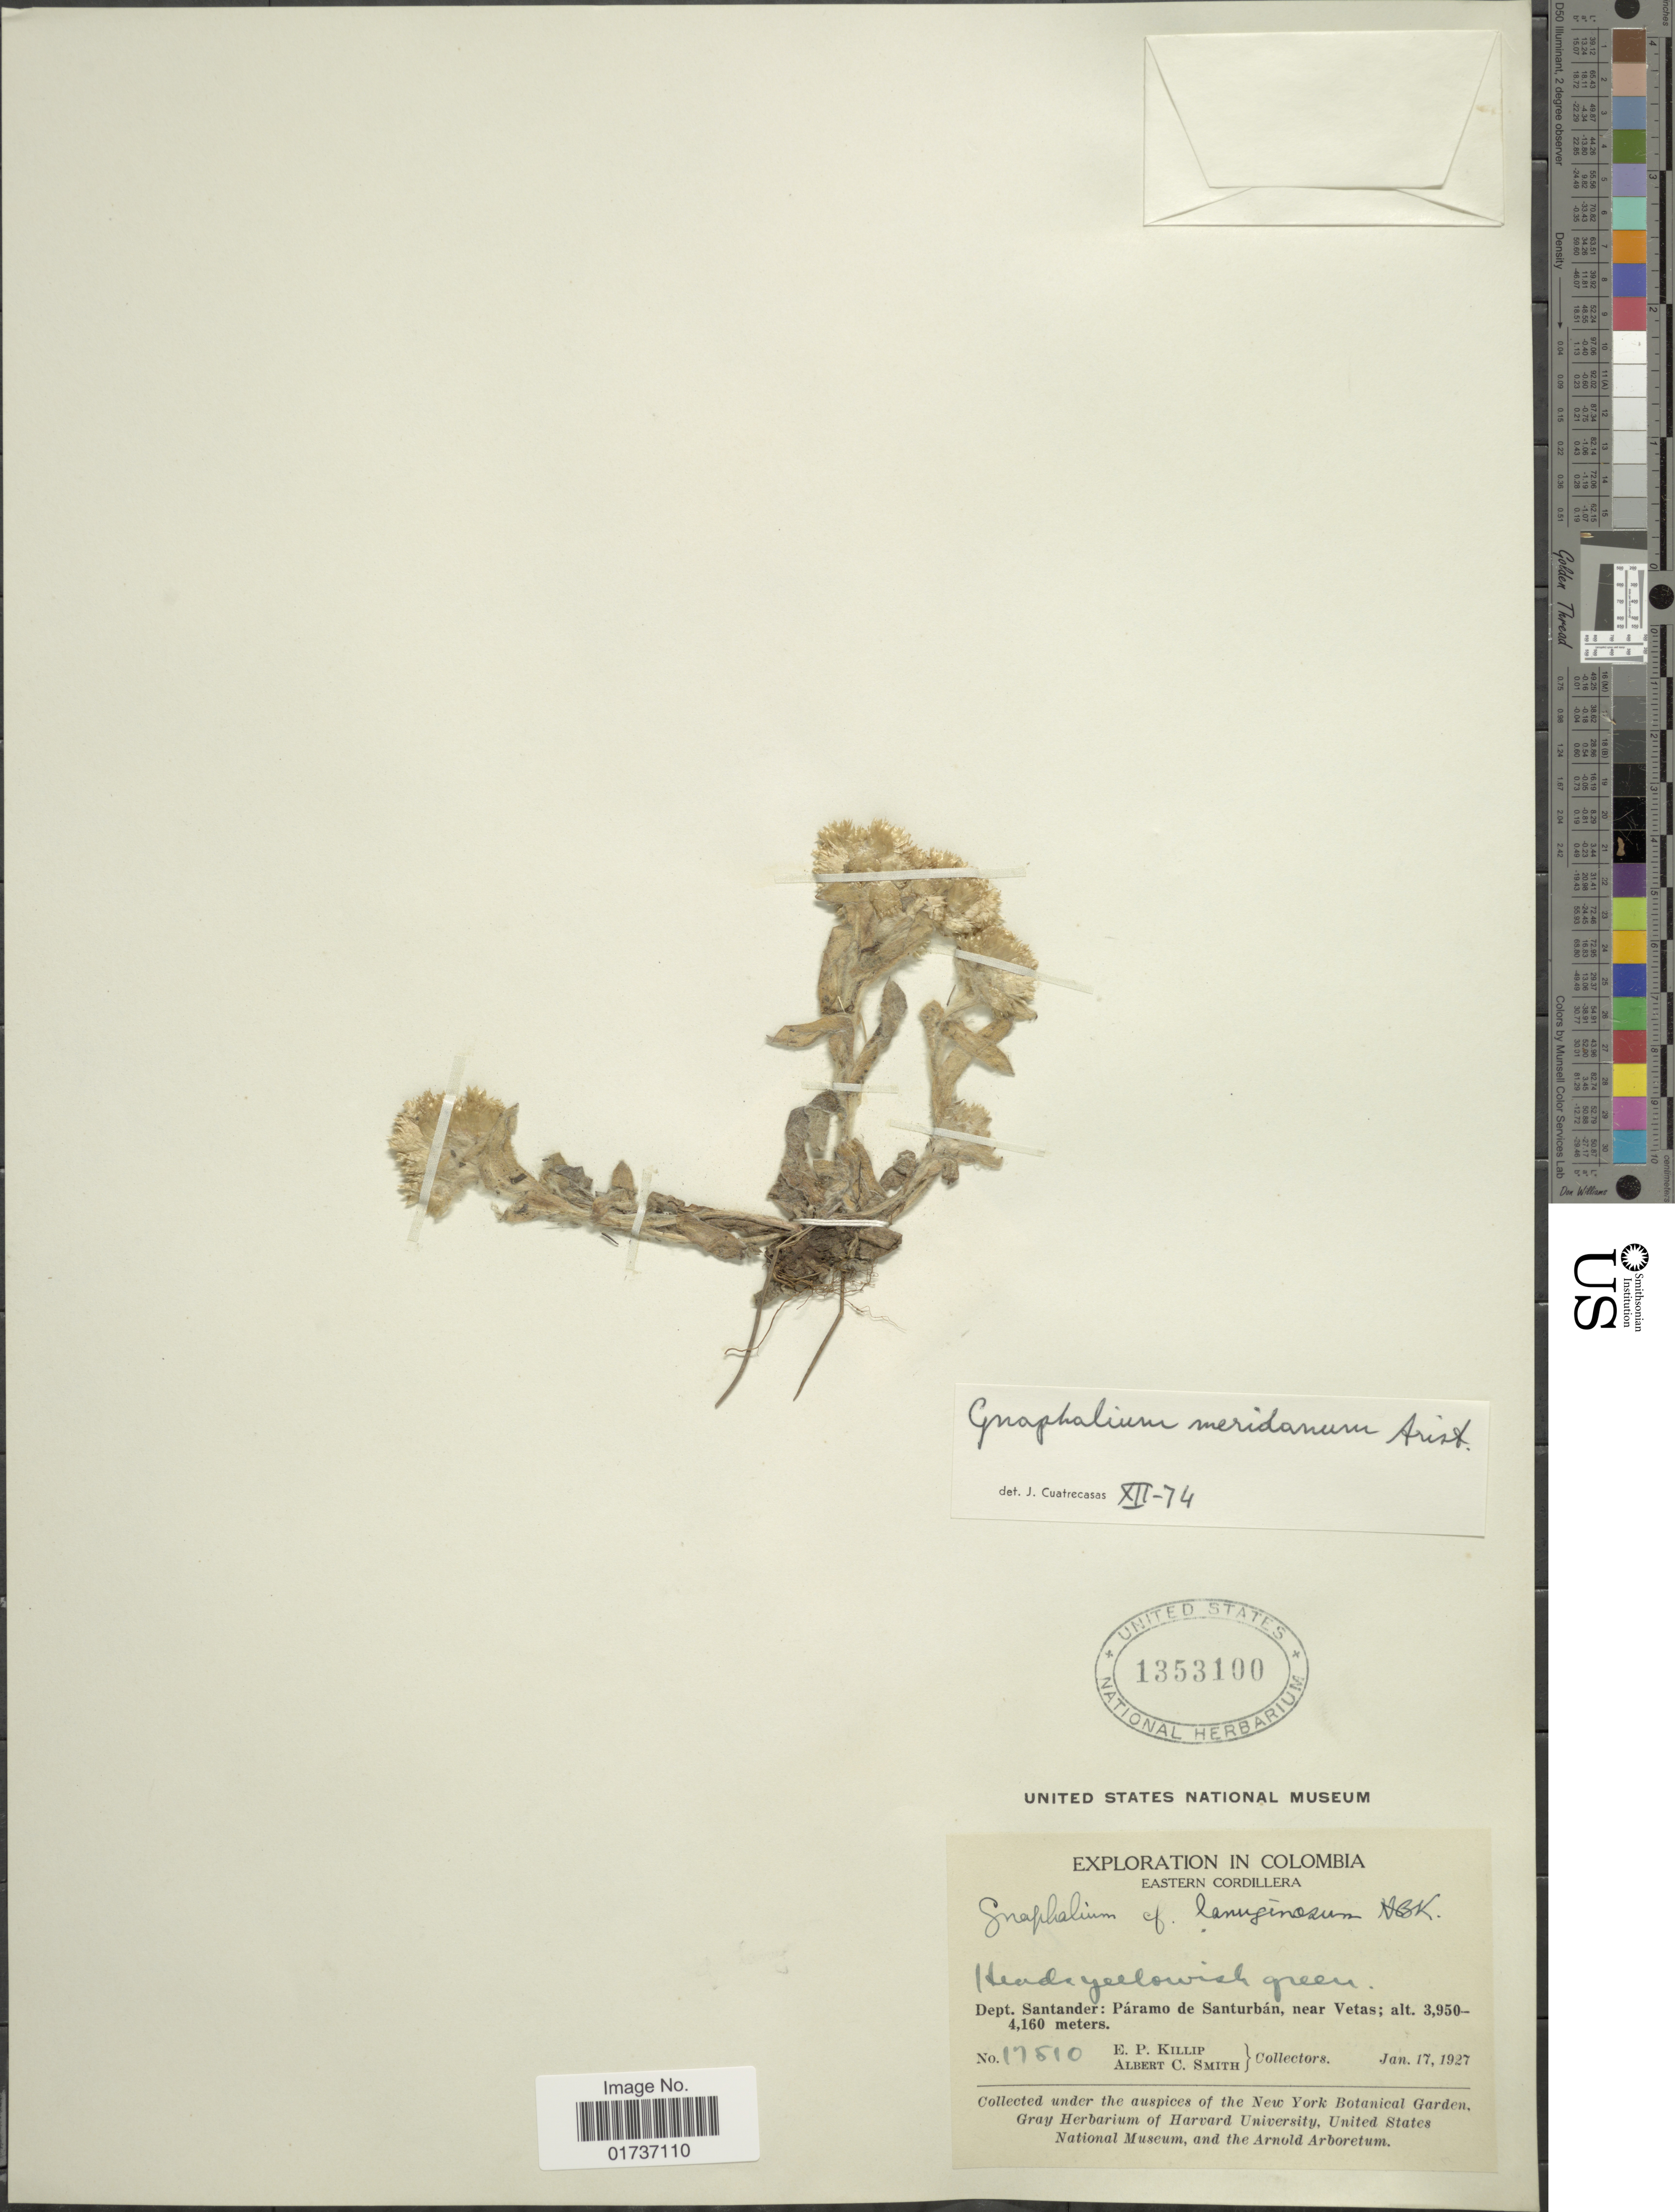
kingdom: Plantae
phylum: Tracheophyta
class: Magnoliopsida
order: Asterales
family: Asteraceae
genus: Gnaphalium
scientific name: Gnaphalium meridanum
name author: Aristeg.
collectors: E. P. Killip & A. C. Smith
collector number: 17810*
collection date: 1927-01-17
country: Colombia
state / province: Santander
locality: Eastern Cordillera, Dept. Santander: Páramo de Santurbán, near vetas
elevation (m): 3950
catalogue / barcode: US 1353100